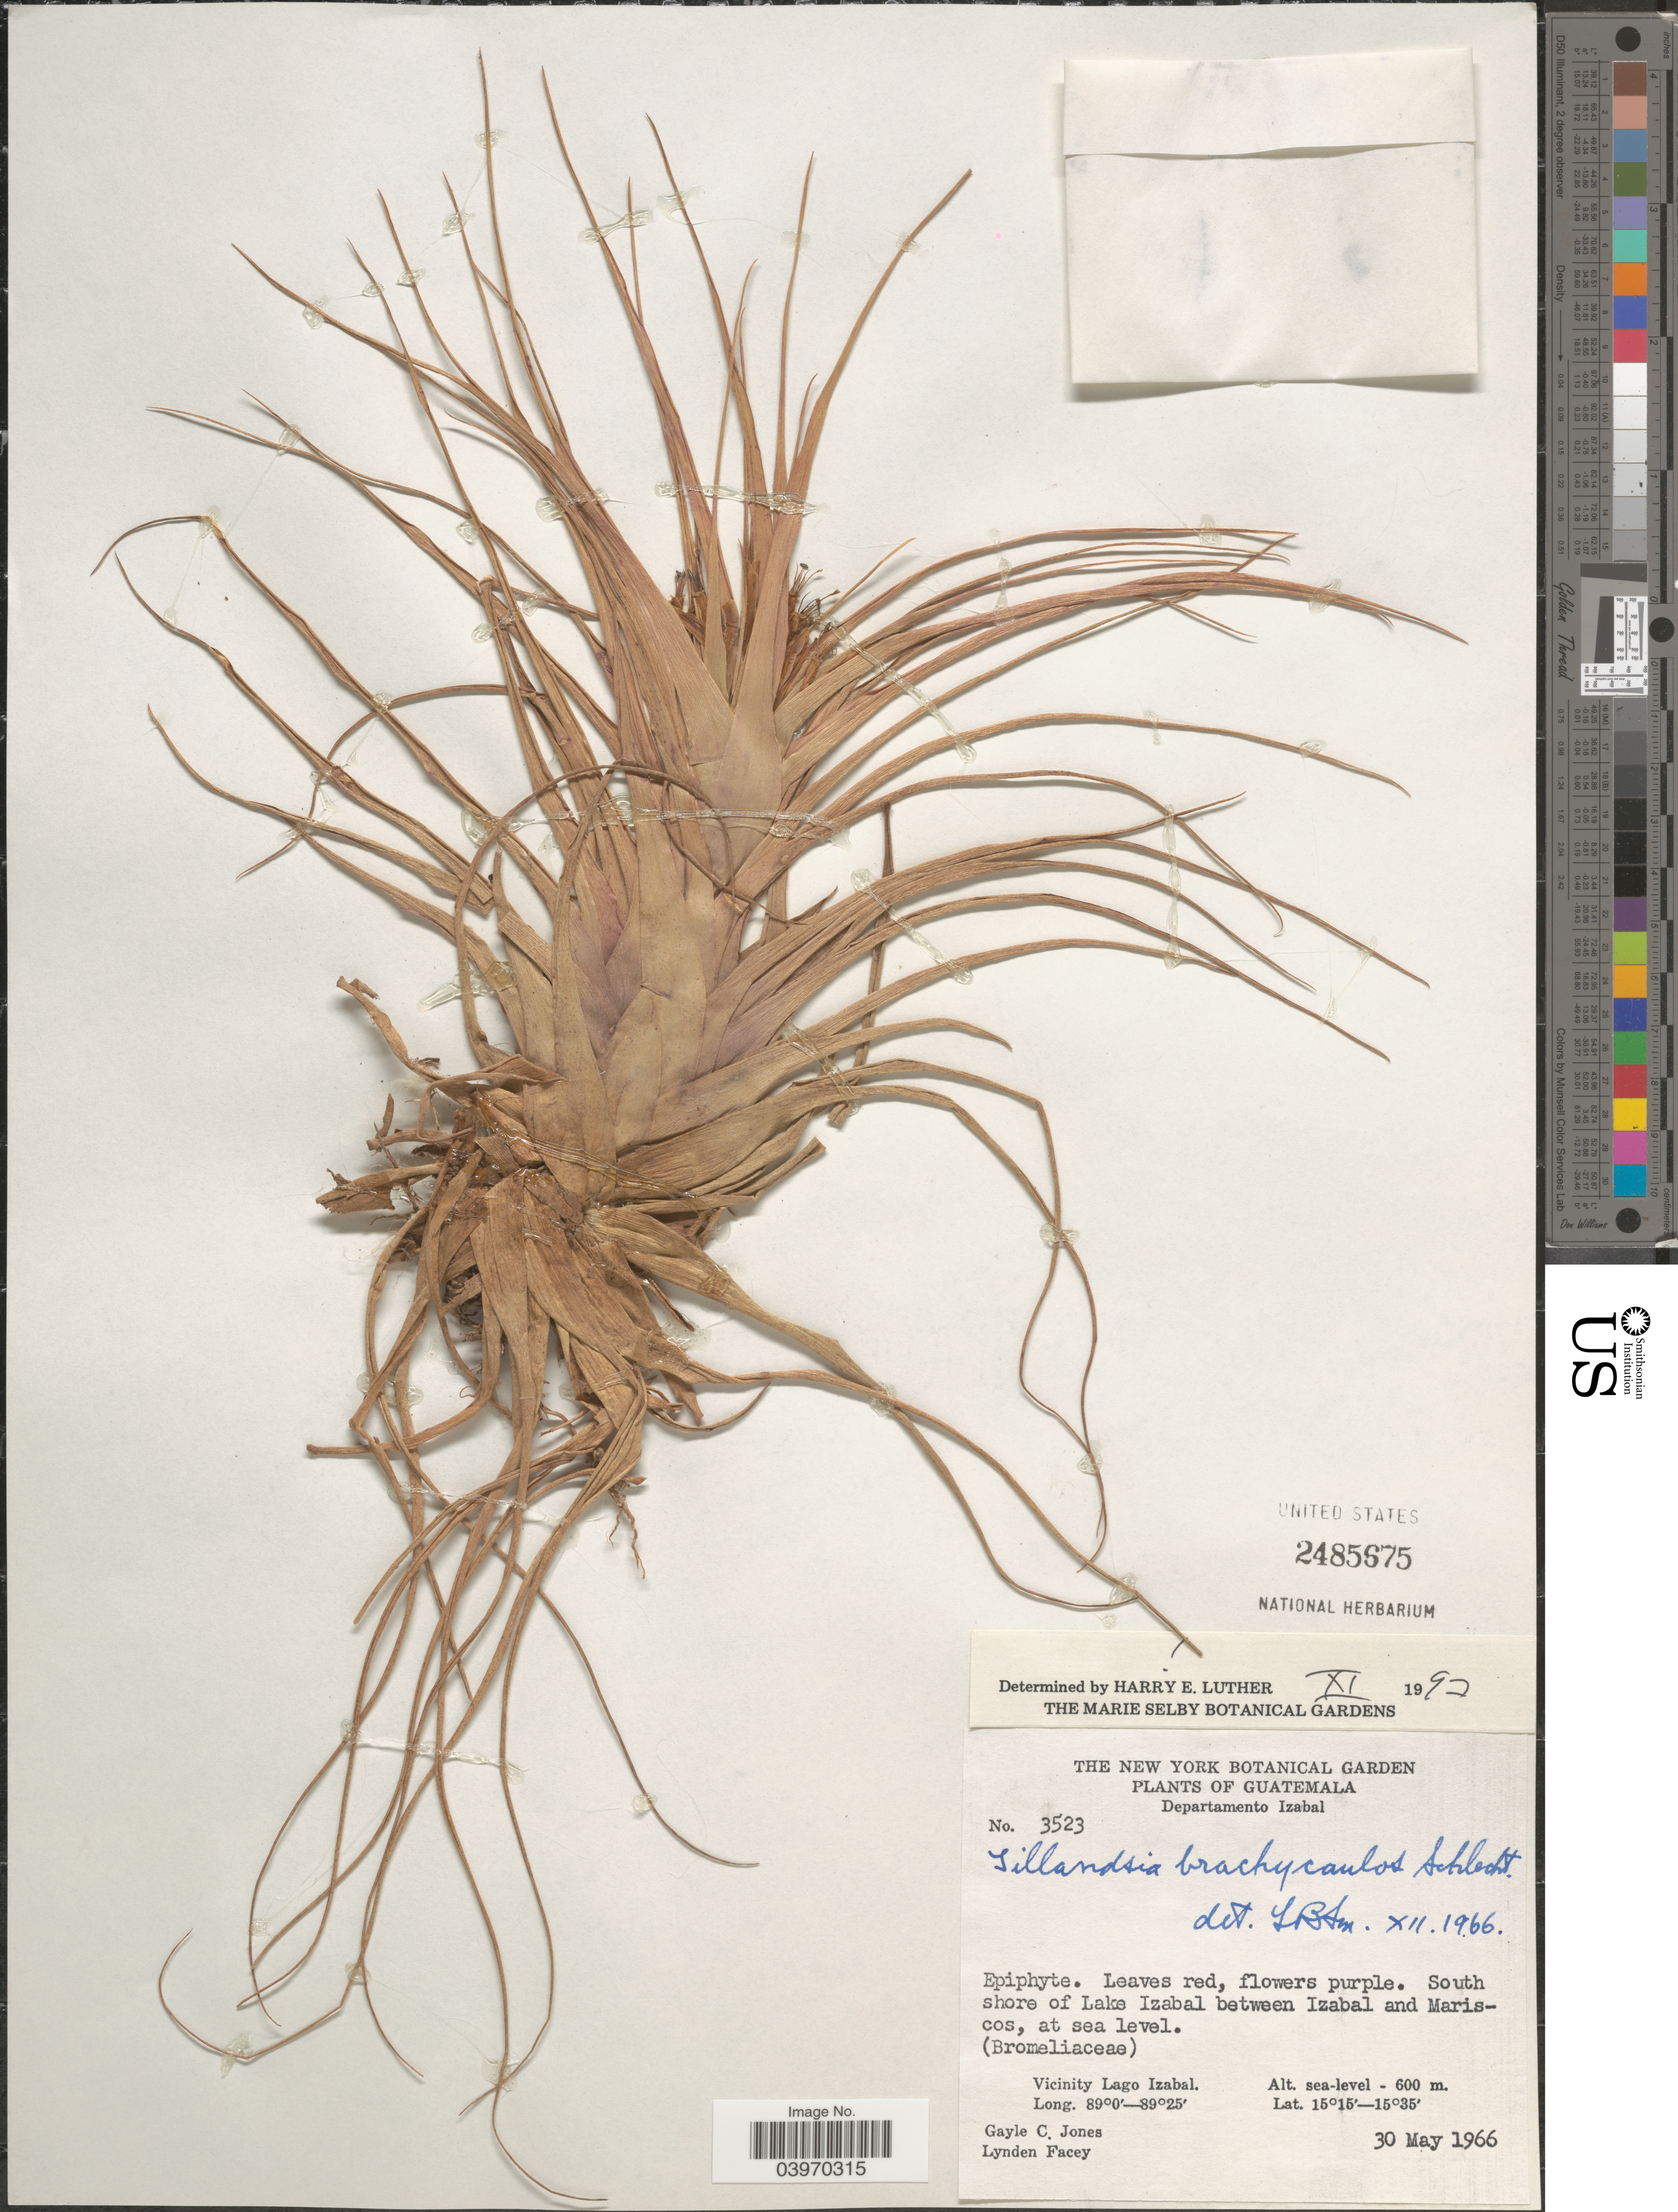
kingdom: Plantae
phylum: Tracheophyta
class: Liliopsida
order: Poales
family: Bromeliaceae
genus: Tillandsia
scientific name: Tillandsia brachycaulos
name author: Schltdl.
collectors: G. C. Jones & L. Facey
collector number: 3523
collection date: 1966-05-30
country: Guatemala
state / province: Izabal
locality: Departamento Izabal. South shore of Lake Izabal between Izabal and Mariscos. Vicinity Lago Izabal.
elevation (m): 0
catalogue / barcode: US 2485675